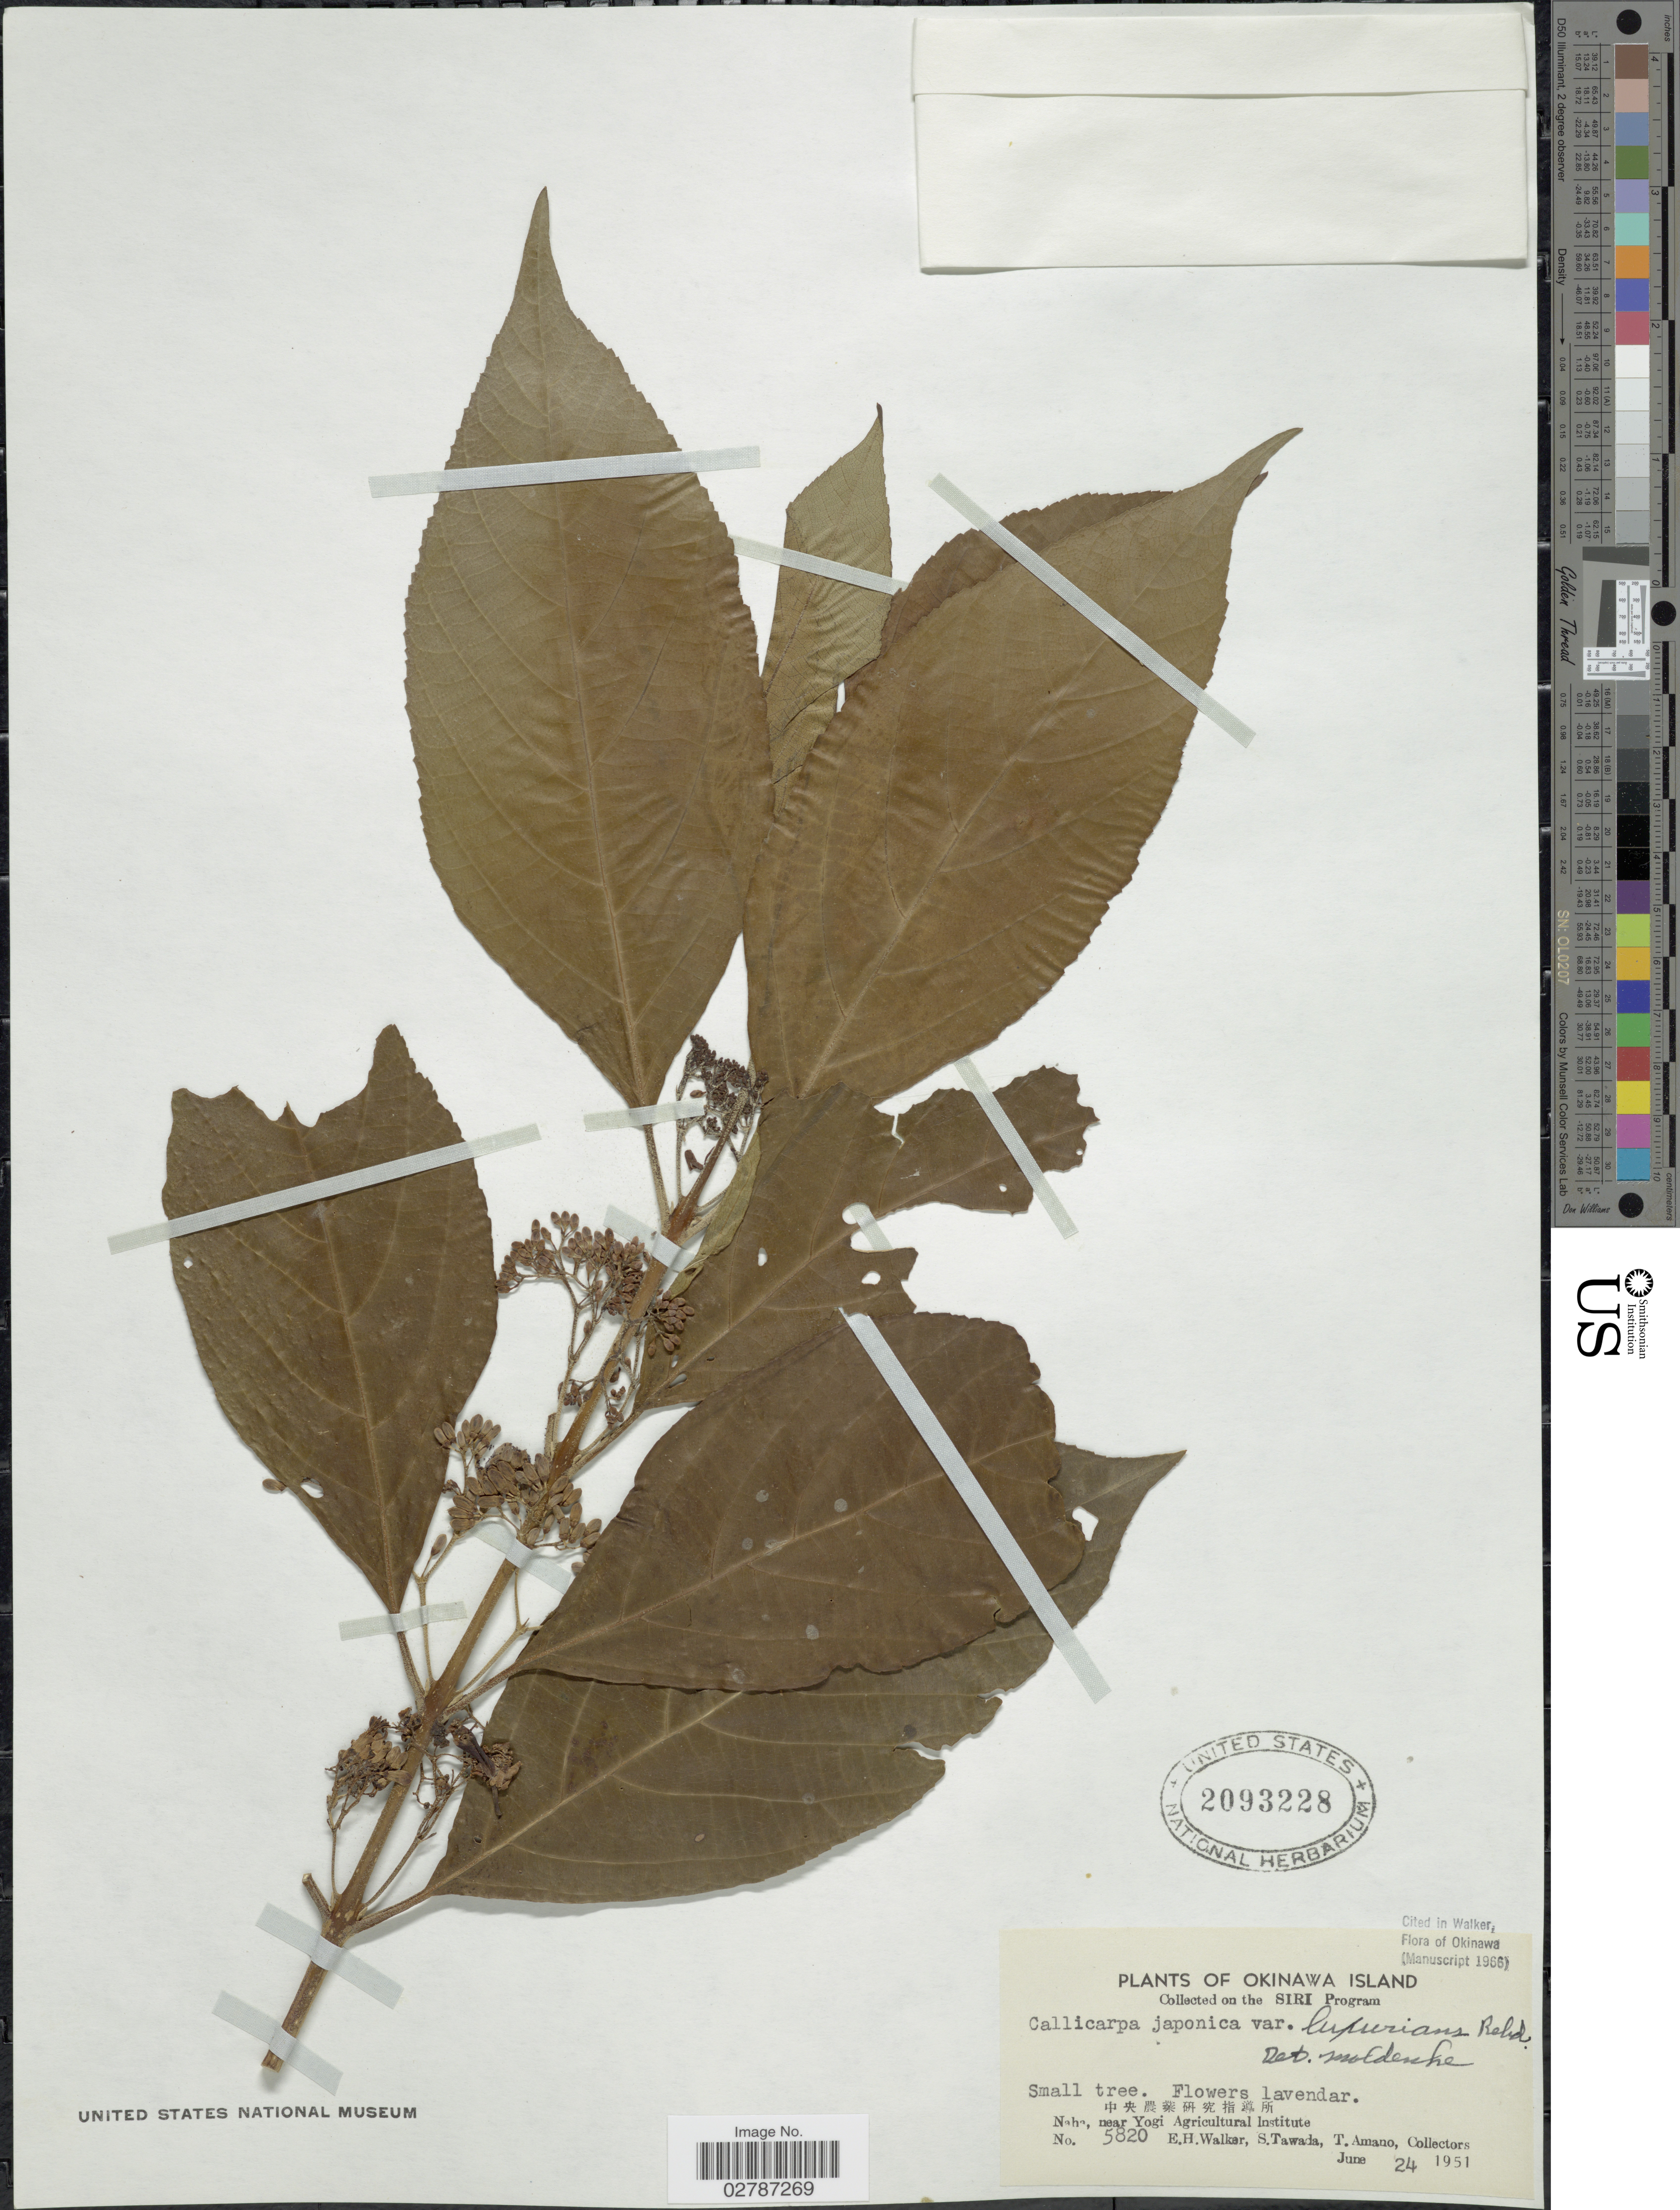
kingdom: Plantae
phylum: Tracheophyta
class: Magnoliopsida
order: Lamiales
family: Lamiaceae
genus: Callicarpa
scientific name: Callicarpa japonica var. luxurians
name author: Rehder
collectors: E. H. Walker, S. Tawada & T. Amano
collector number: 5820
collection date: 1951-06-24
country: Japan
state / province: Okinawa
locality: Okinawa Island. Naha, near Yogi Agricultural Institute.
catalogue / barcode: US 2093228